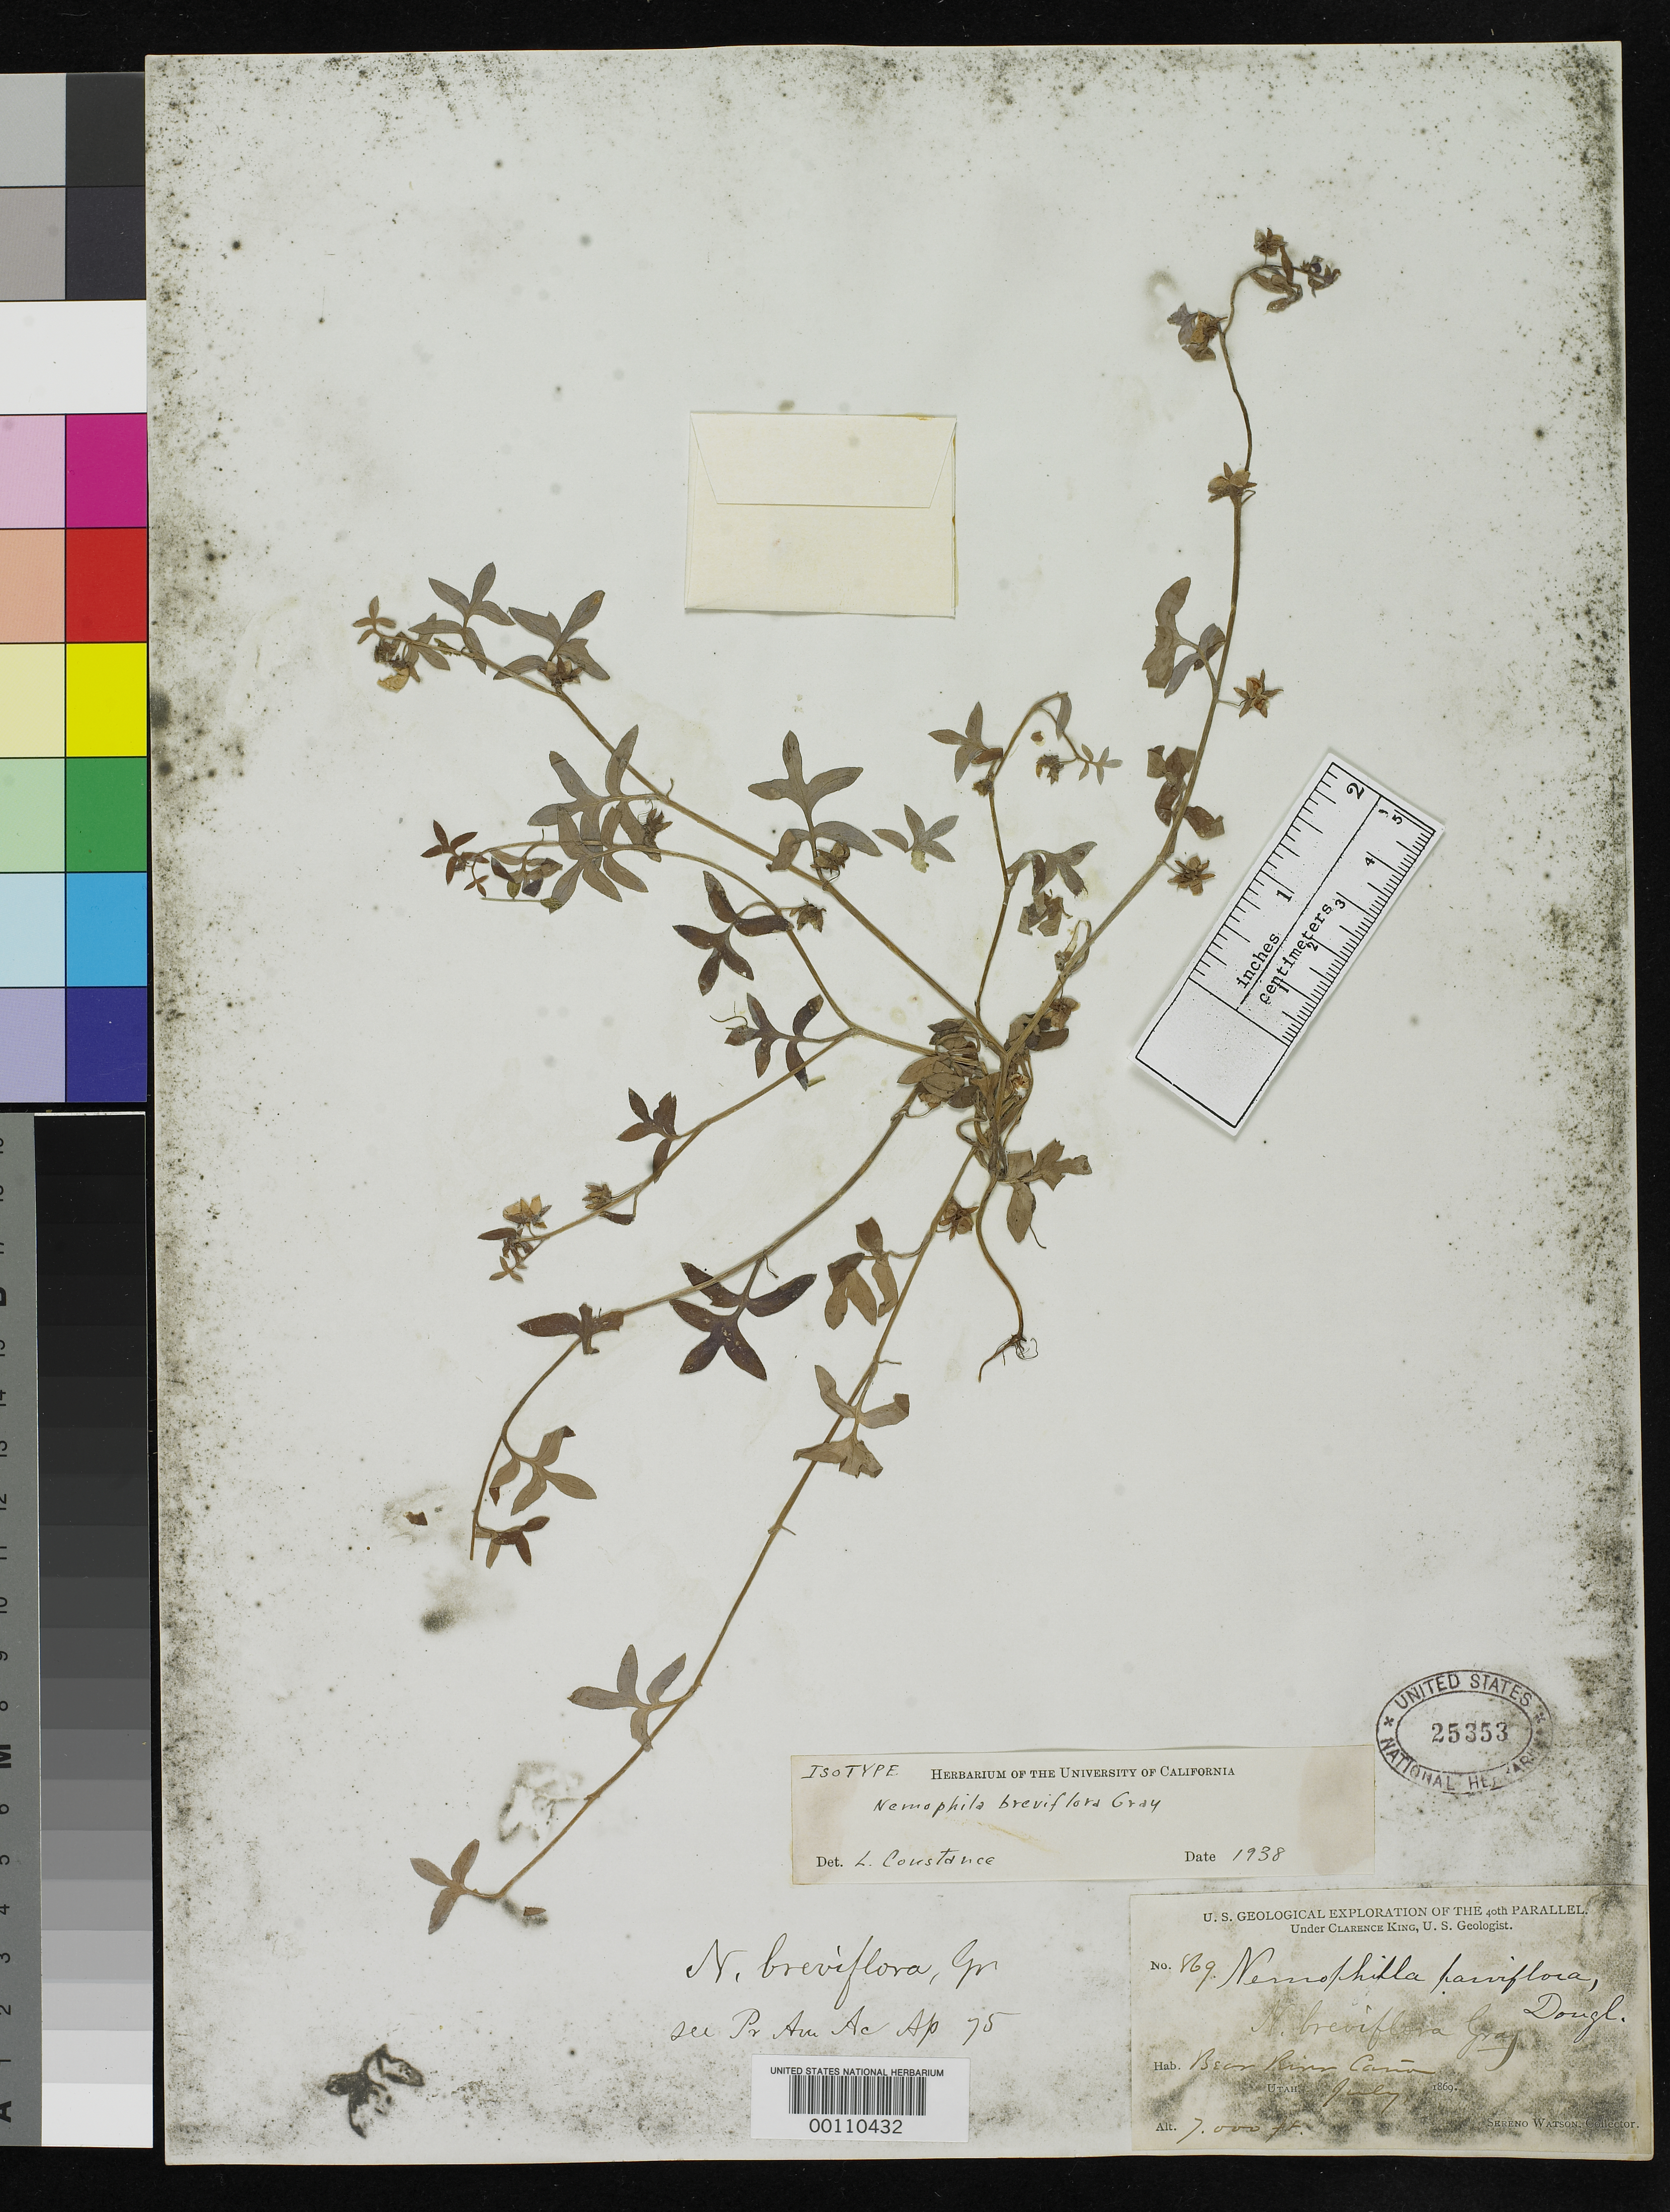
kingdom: Plantae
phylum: Tracheophyta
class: Magnoliopsida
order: Boraginales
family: Hydrophyllaceae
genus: Nemophila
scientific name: Nemophila breviflora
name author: A. Gray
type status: Isotype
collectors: S. Watson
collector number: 869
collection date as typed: Jul 1869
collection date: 1869-07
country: United States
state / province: Utah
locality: Bear River Canyon.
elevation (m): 2134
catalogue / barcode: US 25353